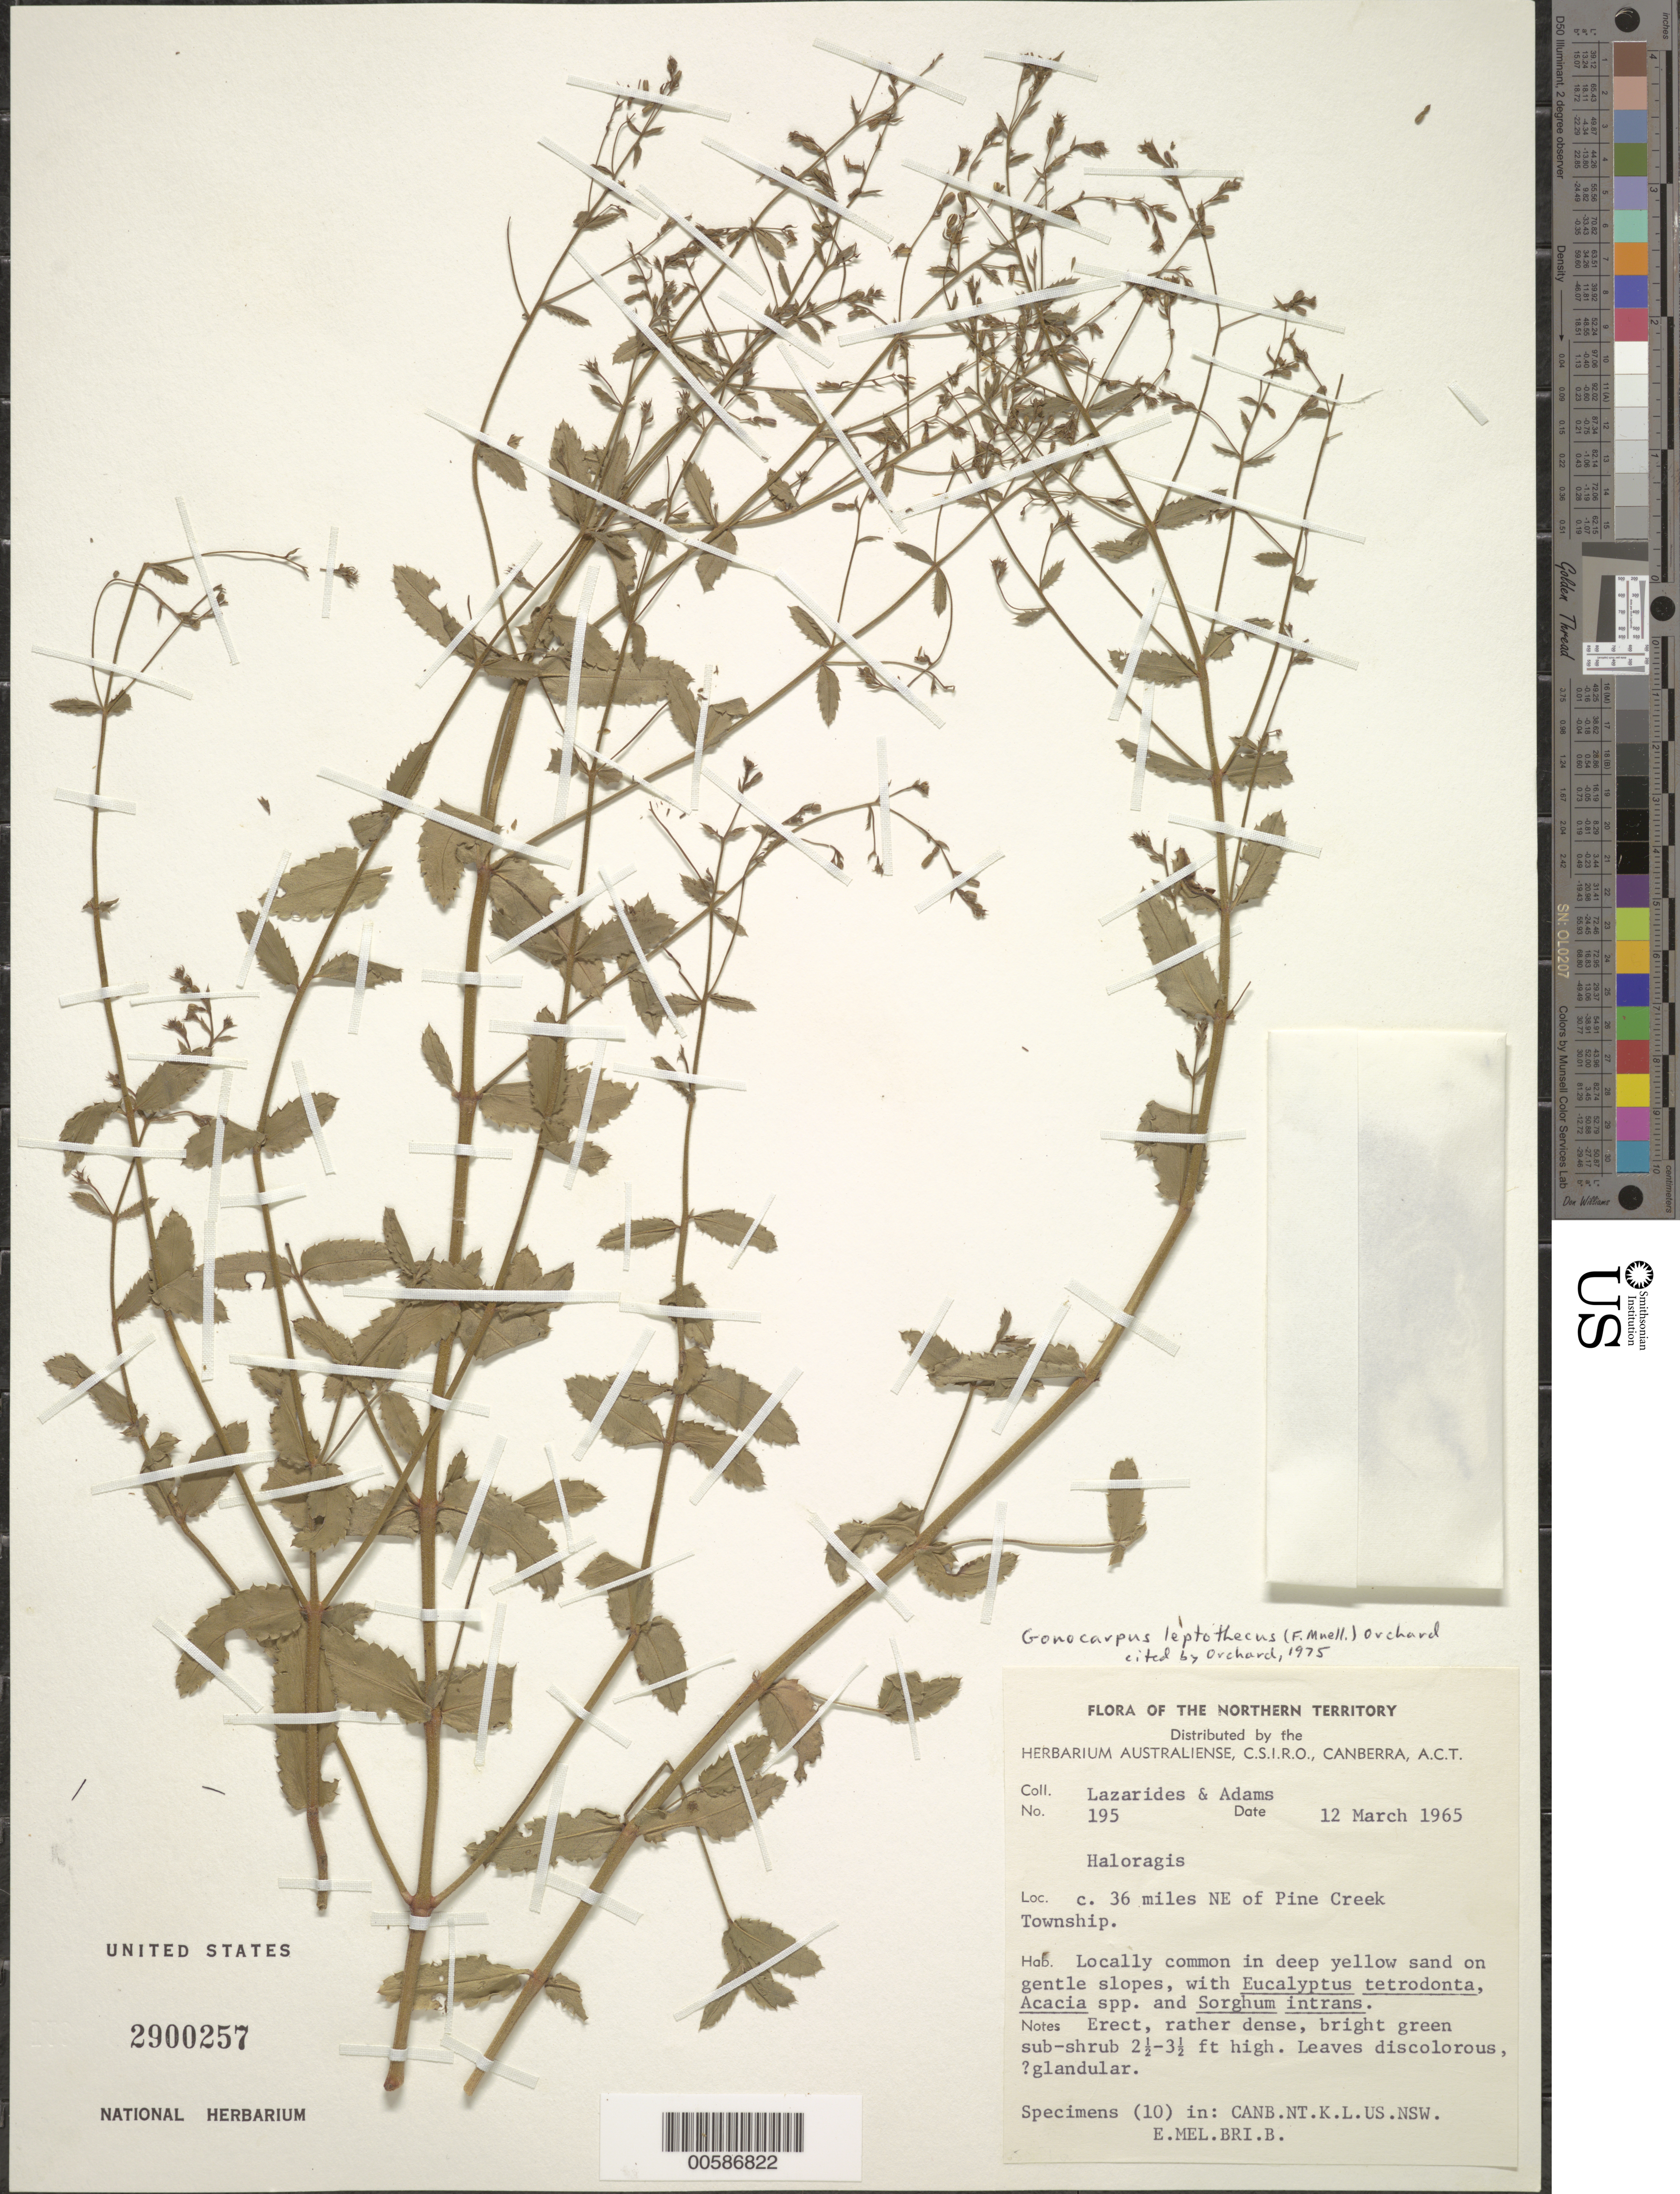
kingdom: Plantae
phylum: Tracheophyta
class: Magnoliopsida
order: Saxifragales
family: Haloragaceae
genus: Gonocarpus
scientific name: Gonocarpus leptothecus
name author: (F. Muell.) Orchard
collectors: M. Lazarides & Adams, --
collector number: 195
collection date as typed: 12 Mar 1965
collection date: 1965-03-12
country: Australia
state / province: Northern Territory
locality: NE of Pine Creek Township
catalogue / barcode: US 2900257